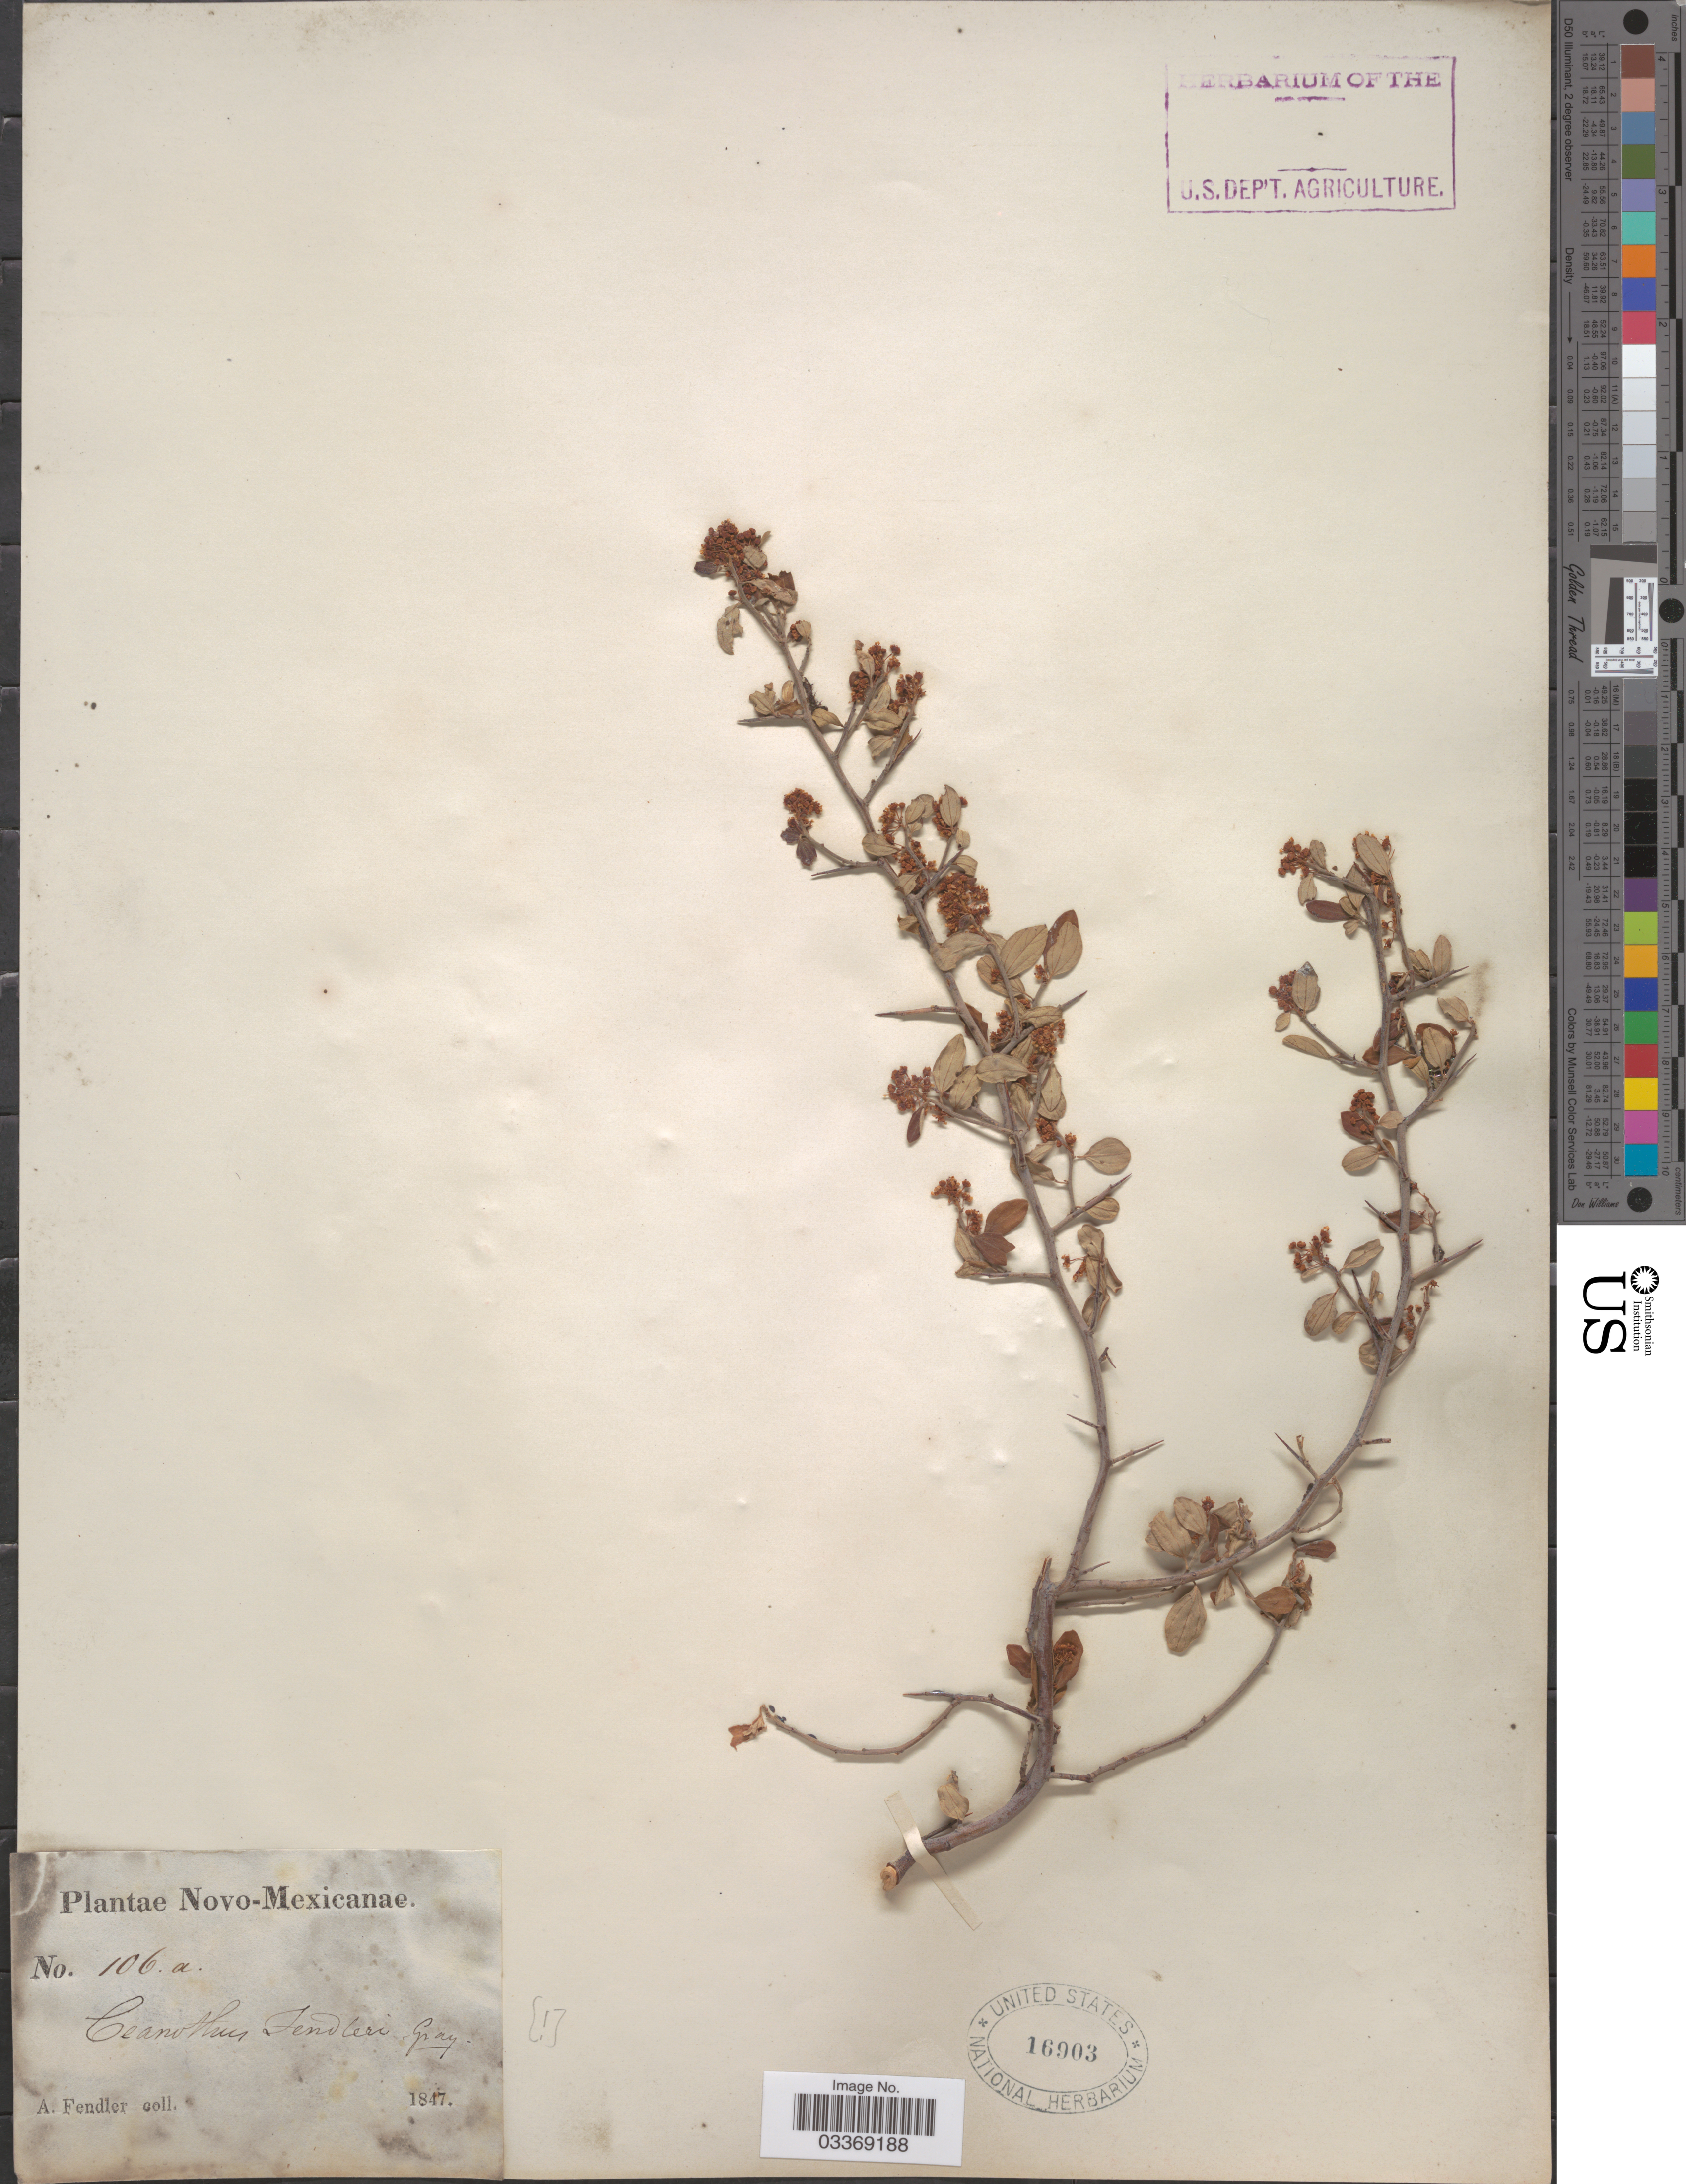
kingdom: Plantae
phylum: Tracheophyta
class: Magnoliopsida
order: Rosales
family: Rhamnaceae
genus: Ceanothus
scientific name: Ceanothus fendleri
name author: A. Gray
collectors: A. Fendler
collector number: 106a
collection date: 1847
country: United States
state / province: New Mexico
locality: Novo-Mexicanae.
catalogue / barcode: US 16903